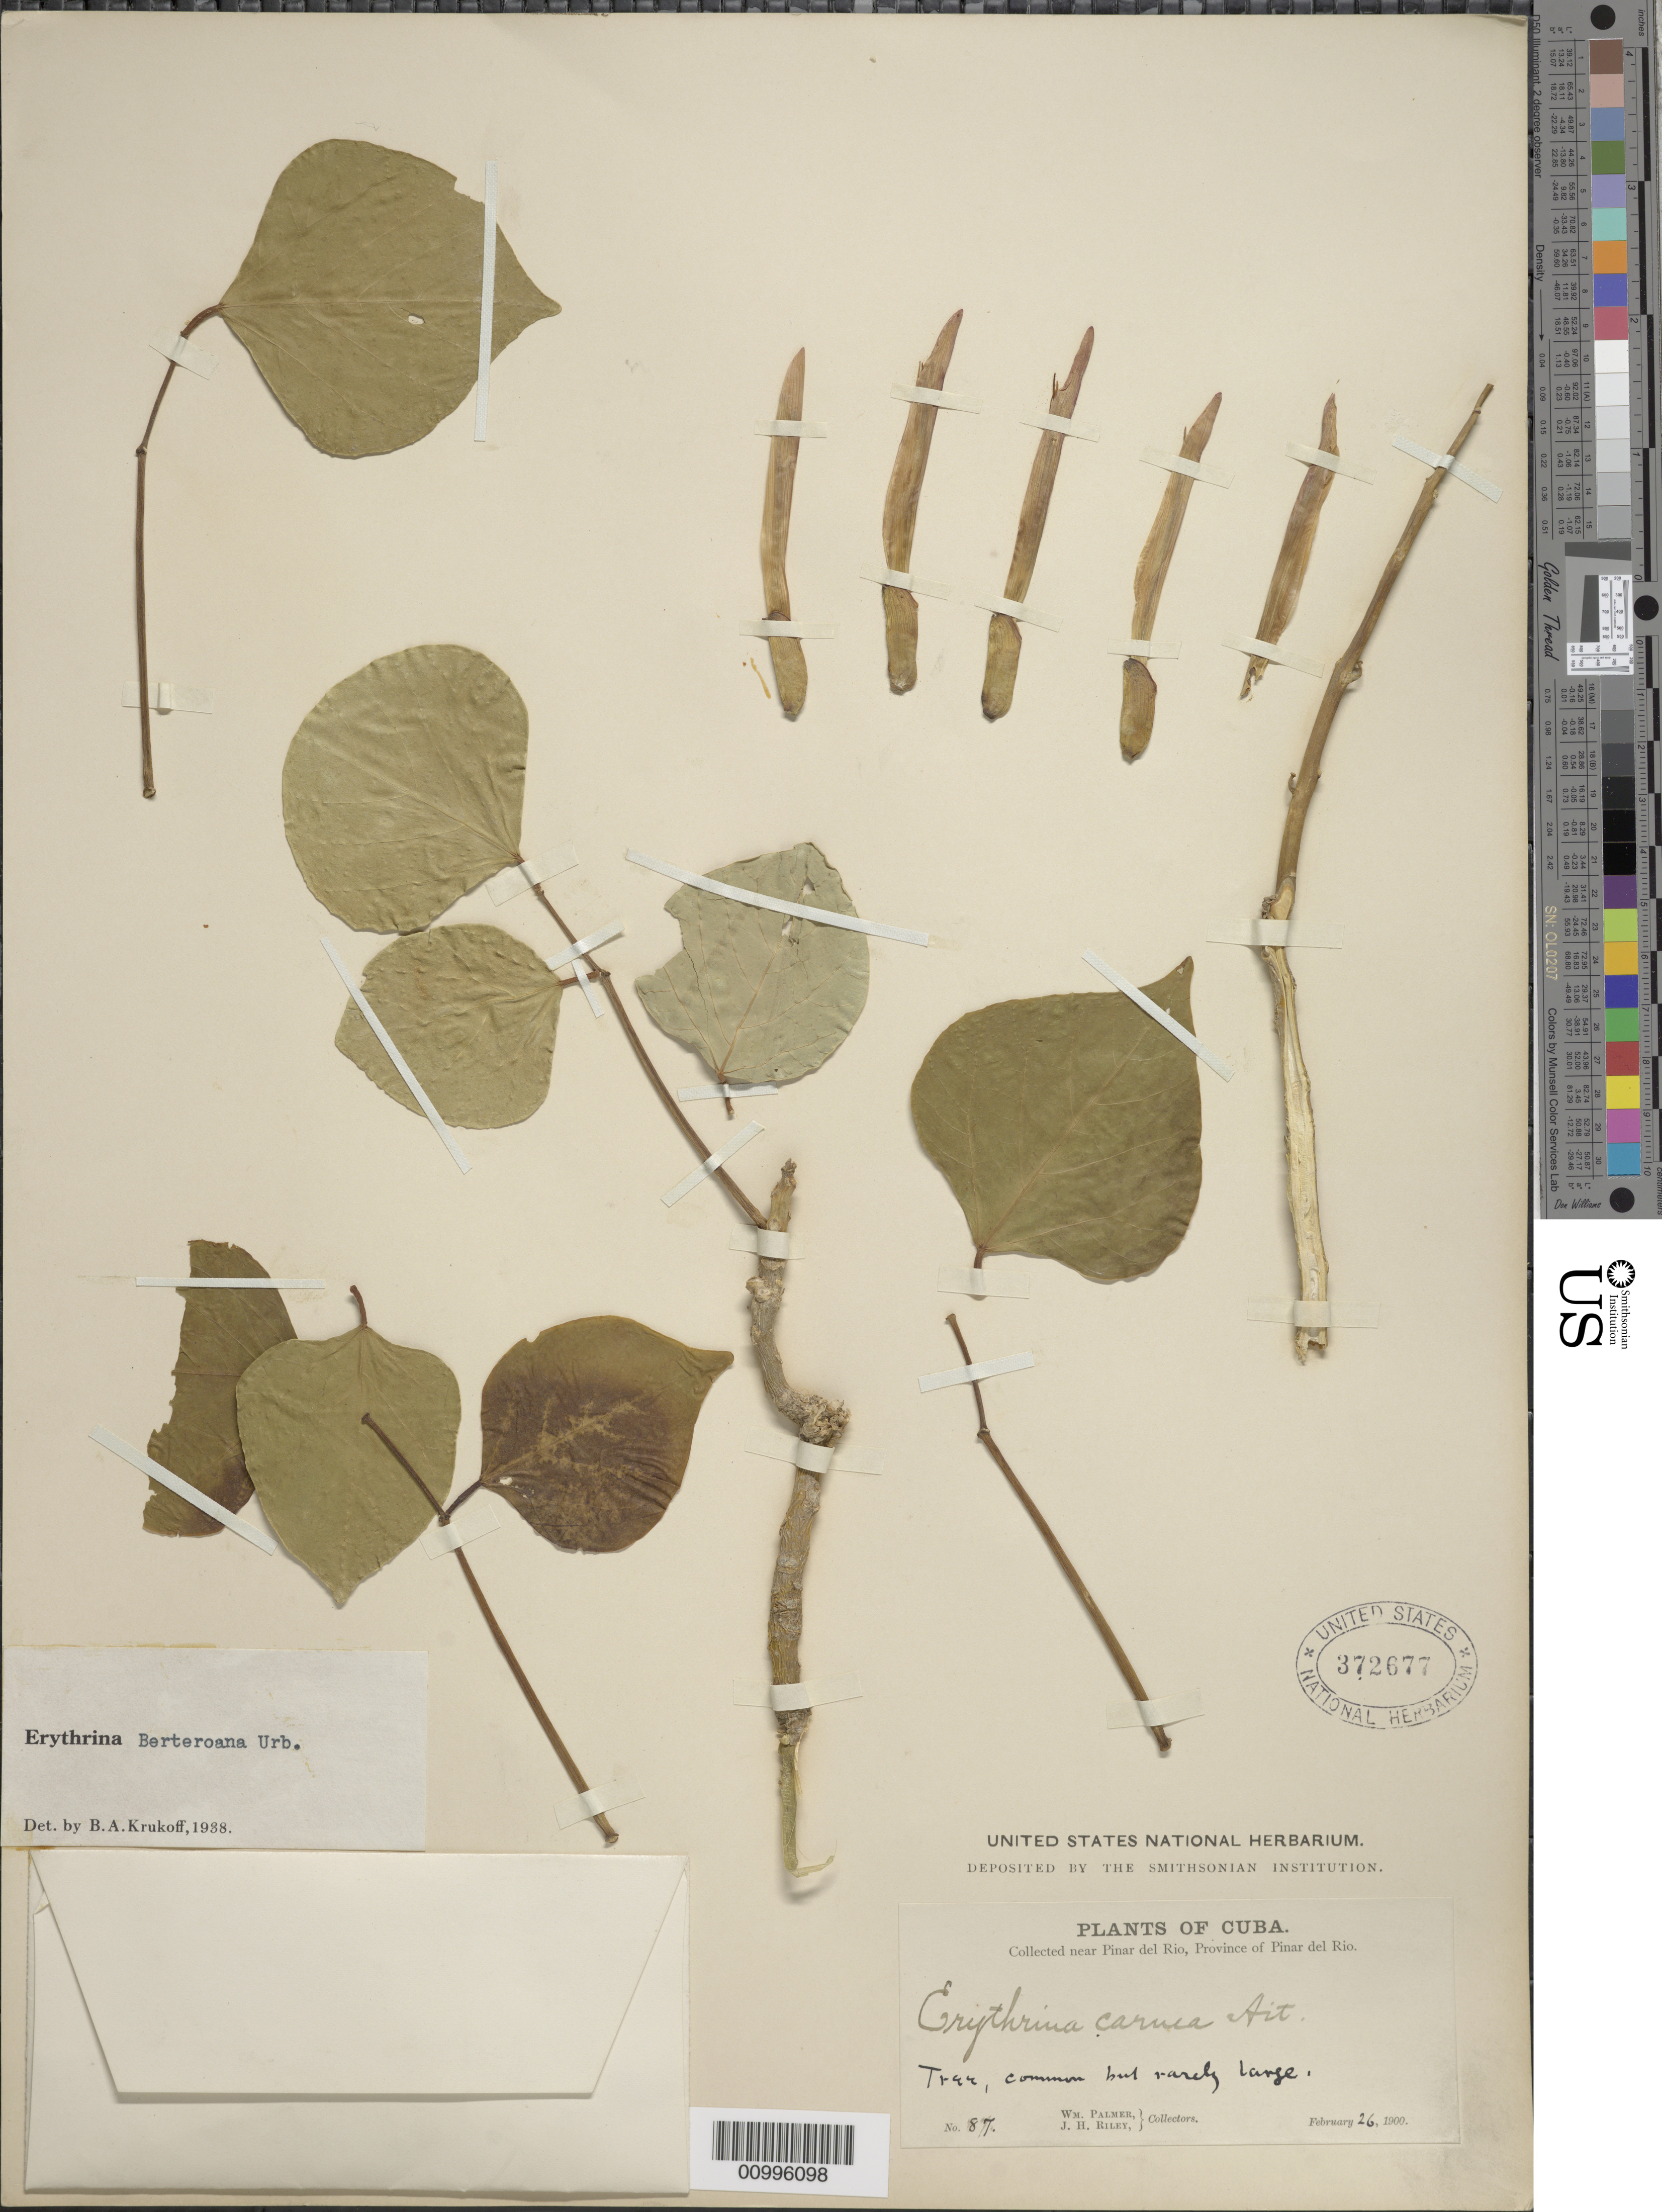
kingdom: Plantae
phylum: Tracheophyta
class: Magnoliopsida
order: Fabales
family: Fabaceae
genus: Erythrina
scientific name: Erythrina berteroana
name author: Urb.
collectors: W. Palmer & J. C. Riley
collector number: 87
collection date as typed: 26 Feb 1900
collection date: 1900-02-26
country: Cuba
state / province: Pinar del Rio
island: Cuba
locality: Pinar del Rio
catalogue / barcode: US 372677